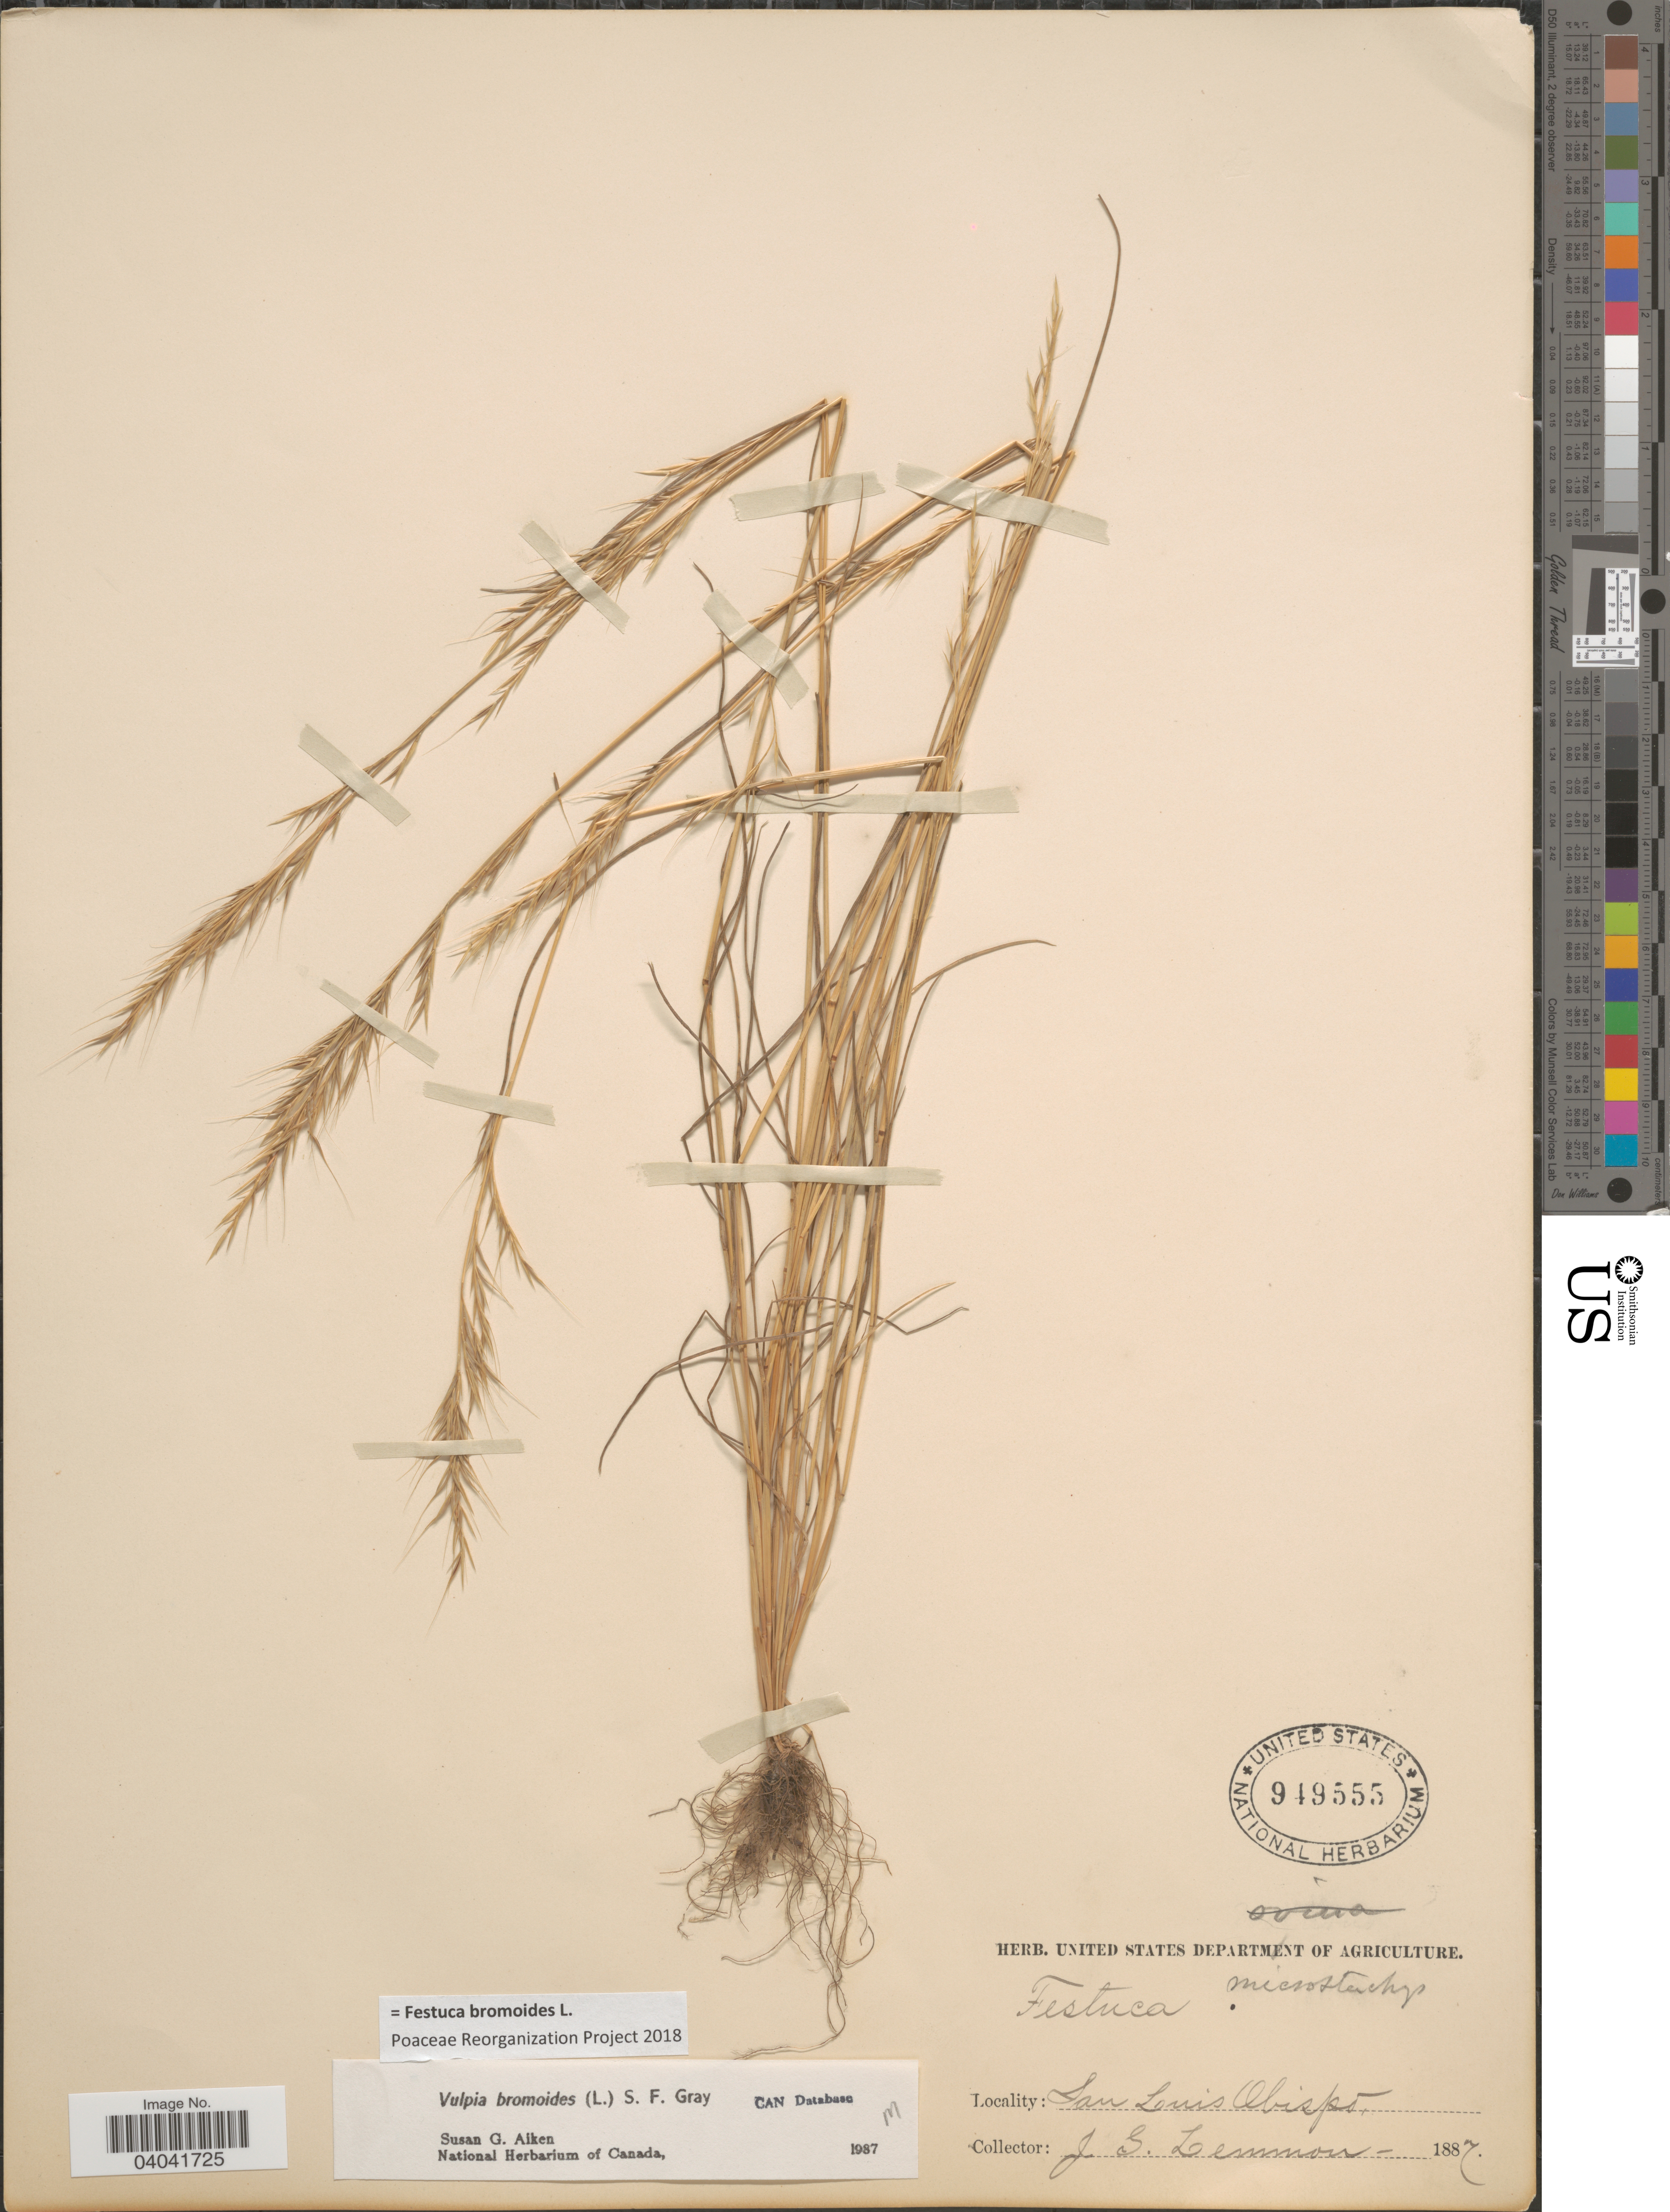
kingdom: Plantae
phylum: Tracheophyta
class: Liliopsida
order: Poales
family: Poaceae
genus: Festuca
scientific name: Festuca bromoides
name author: L.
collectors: J. Lemmon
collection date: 1887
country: United States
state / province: California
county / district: San Luis Obispo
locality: San Luis Obispo.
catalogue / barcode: US 949555